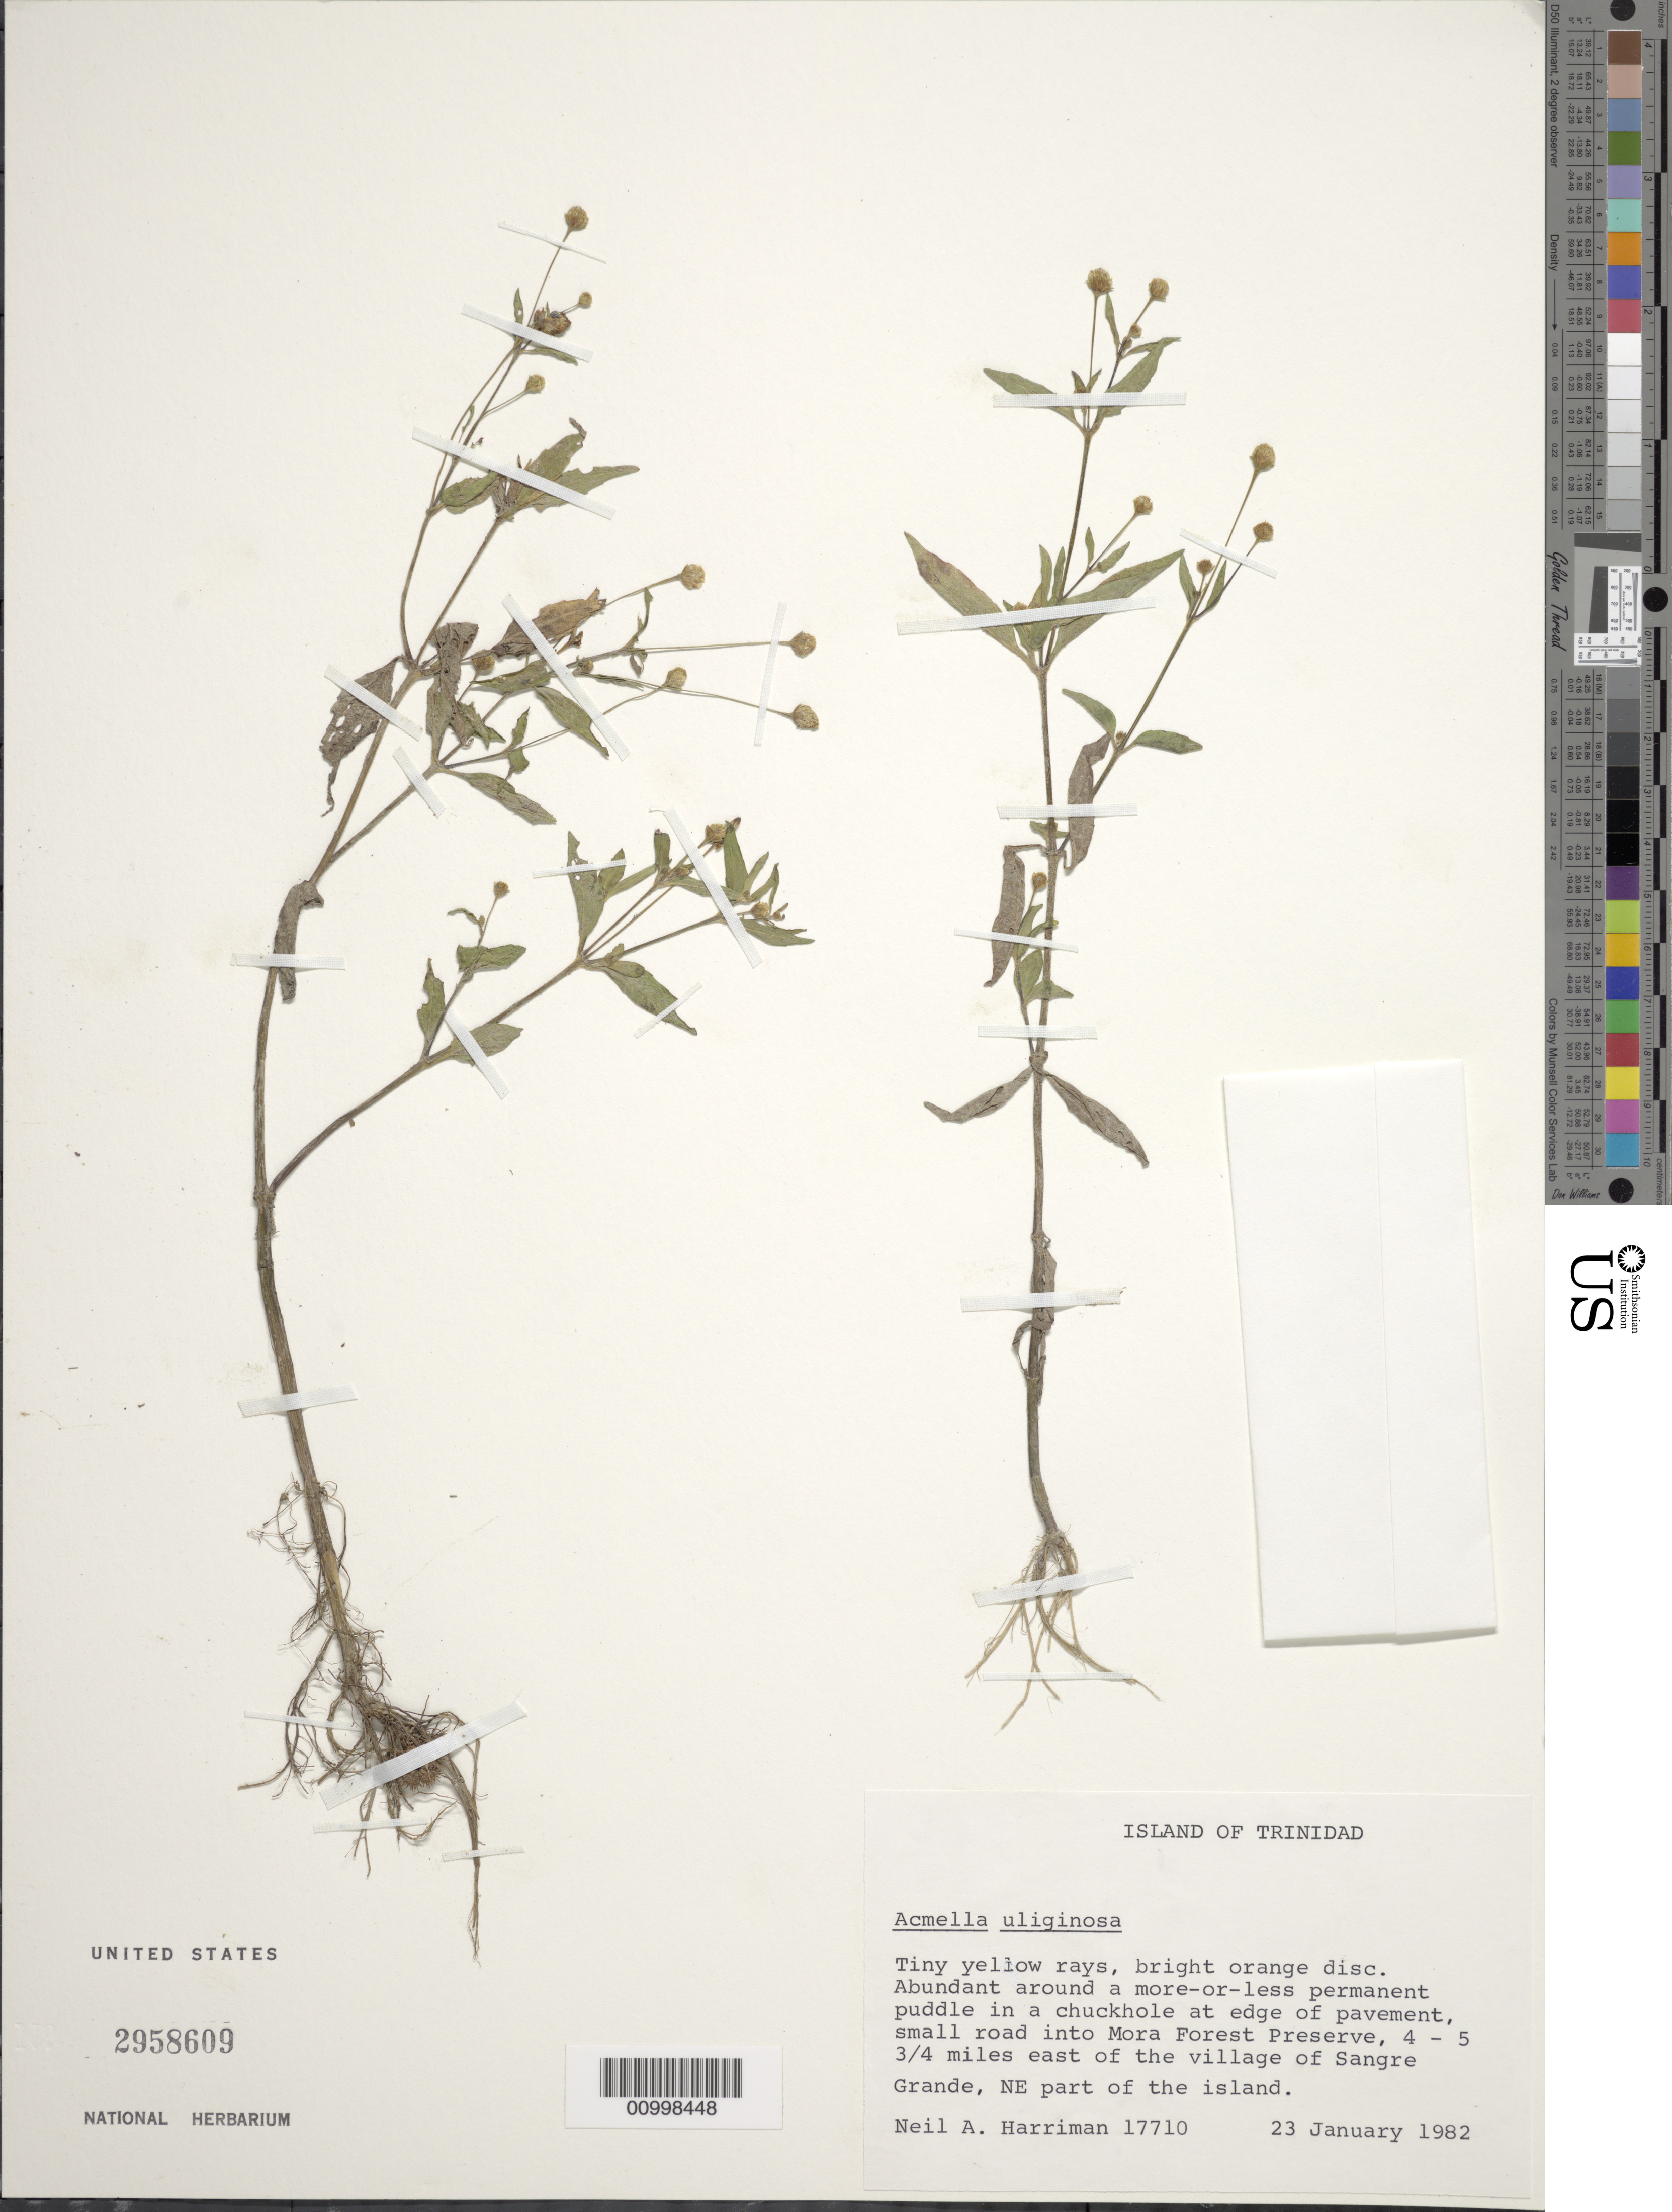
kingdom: Plantae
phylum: Tracheophyta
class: Magnoliopsida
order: Asterales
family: Asteraceae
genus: Acmella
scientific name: Acmella uliginosa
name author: (Sw.) Cass.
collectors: N. A. Harriman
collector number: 17710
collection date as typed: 23 Jan 1982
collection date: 1982-01-23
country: Trinidad and Tobago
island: Trinidad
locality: Grande, northeast part of the island. Abundant around a more-or-less permanent puddle in a chuckhole at edge of pavement, small road into Mora Forest Preserve, 4-5 3/4 miles east of the village of Sangre.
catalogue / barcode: US 2958609